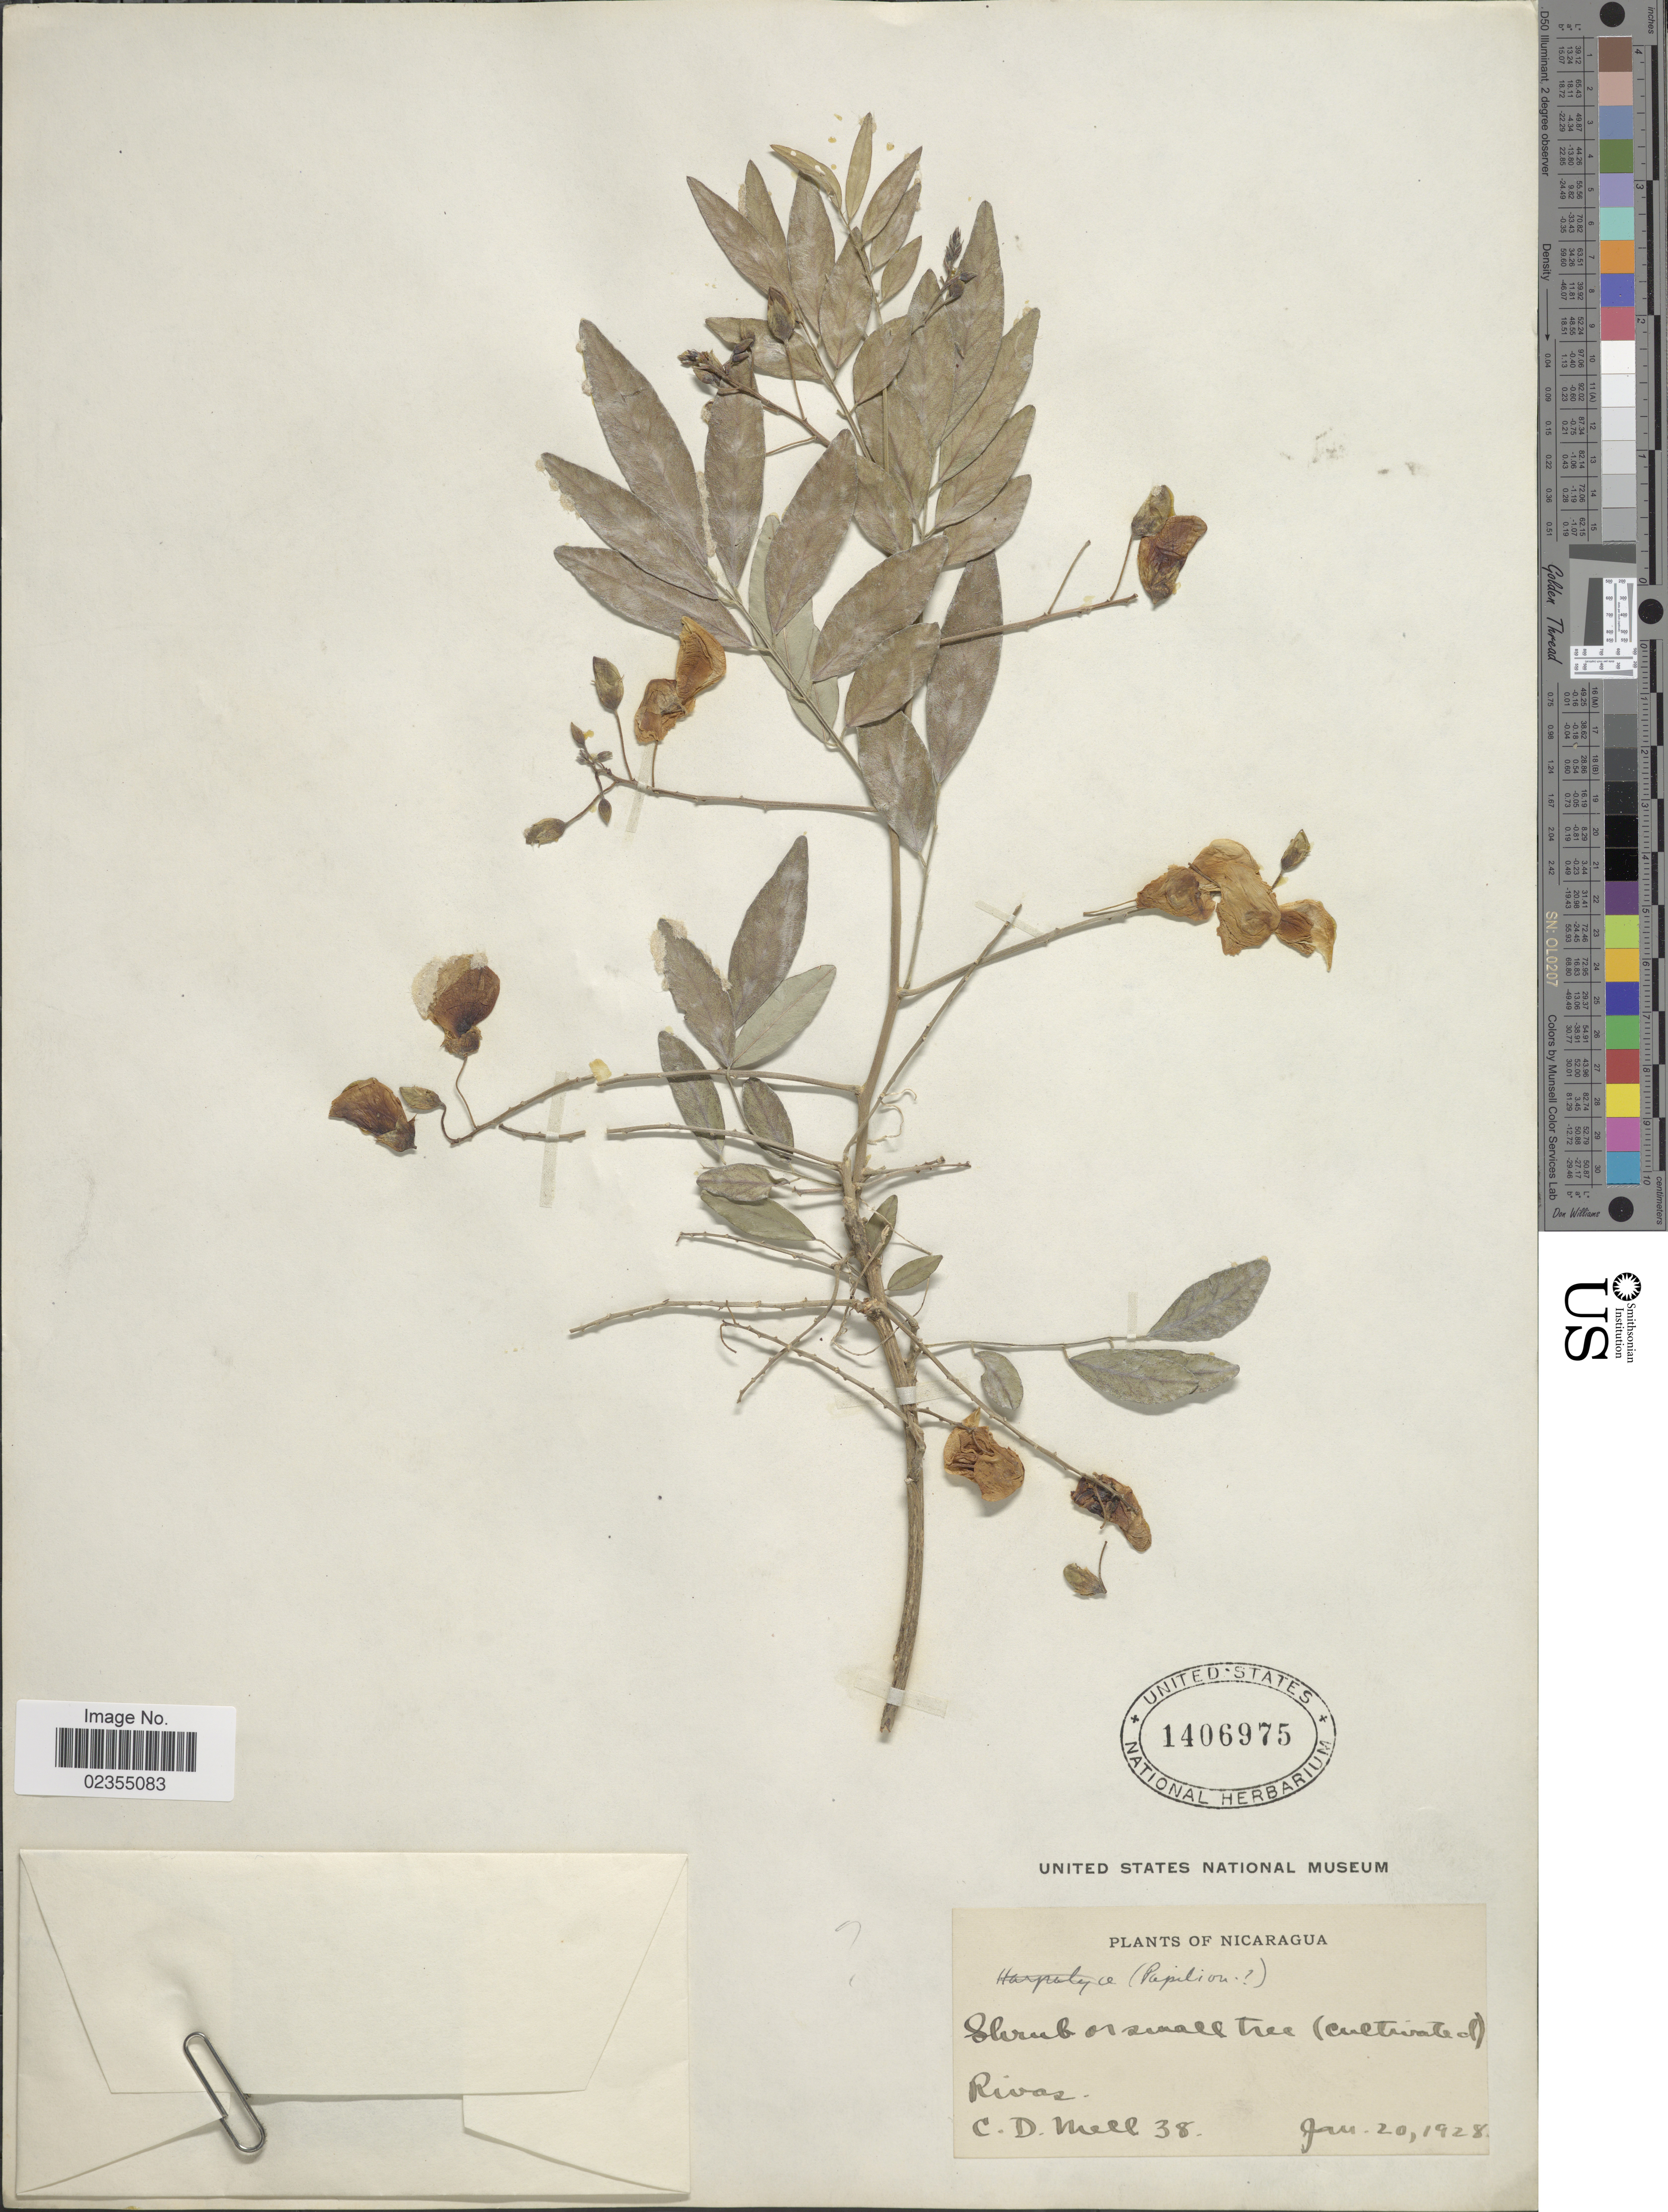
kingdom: Plantae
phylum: Tracheophyta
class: Magnoliopsida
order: Fabales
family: Fabaceae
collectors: C. D. Mell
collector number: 38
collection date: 1928-01-20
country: Nicaragua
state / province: Rivas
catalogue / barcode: US 1406975